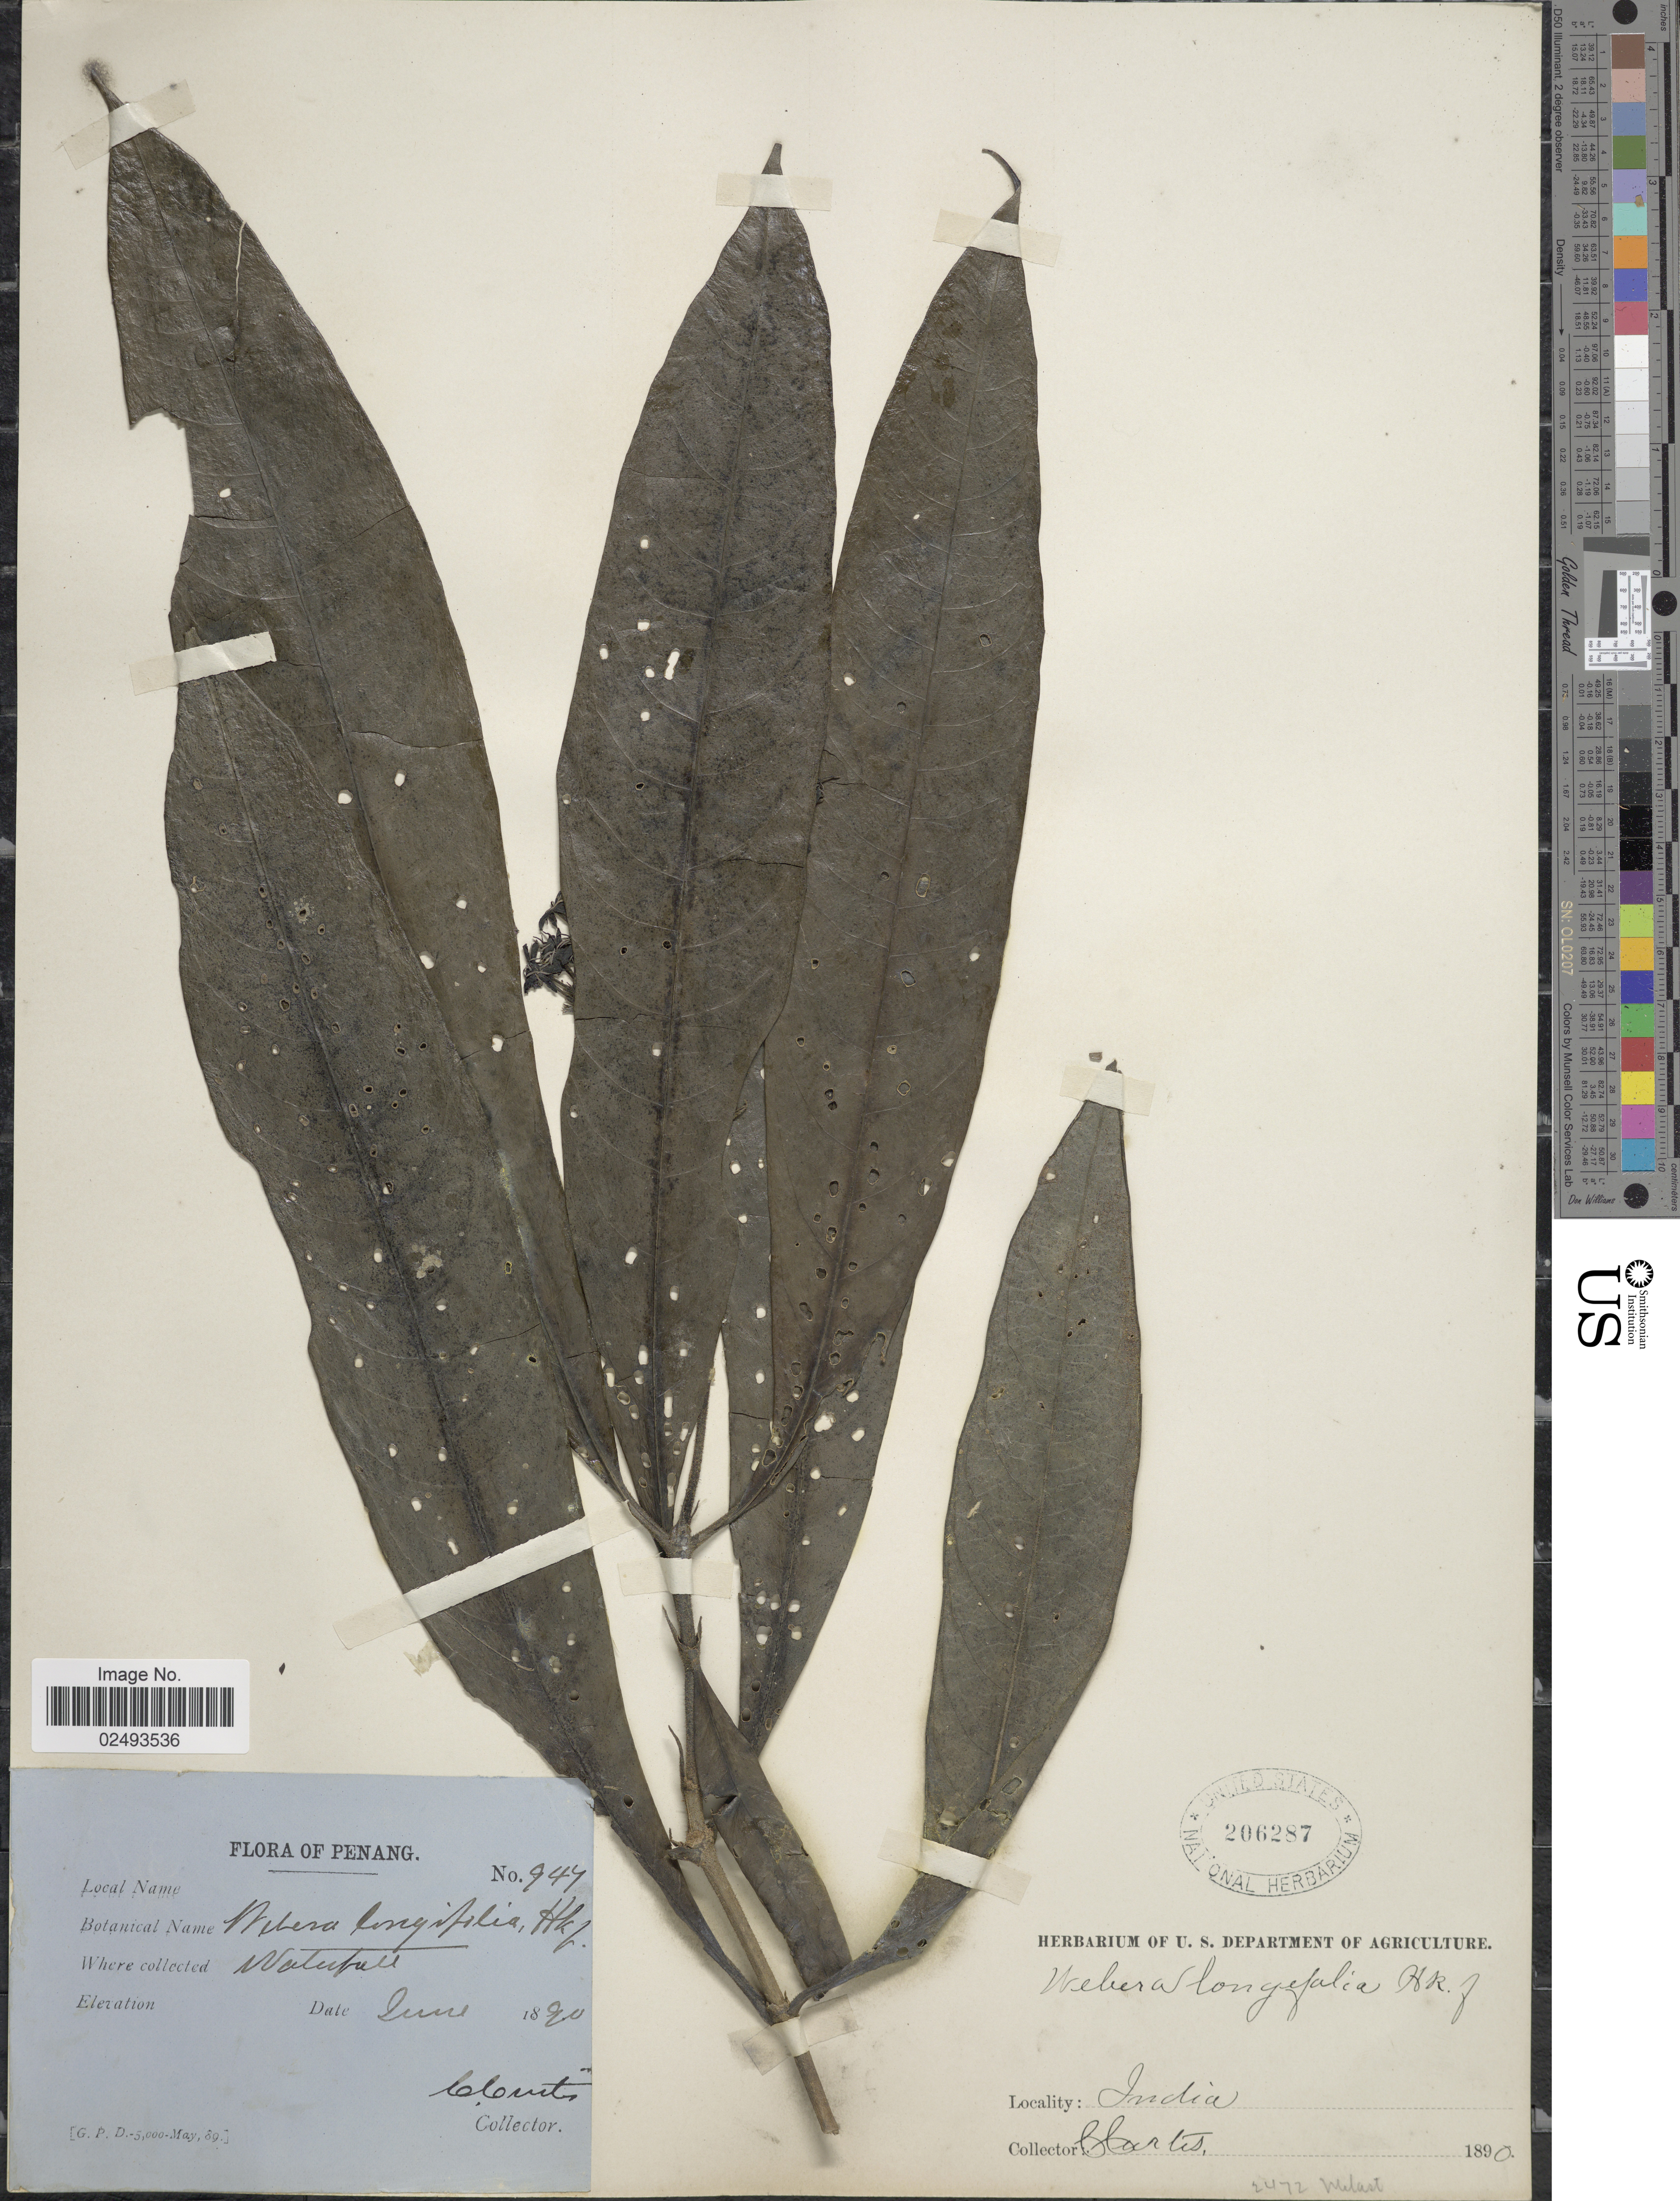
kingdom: Plantae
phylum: Tracheophyta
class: Magnoliopsida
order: Gentianales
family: Rubiaceae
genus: Tarenna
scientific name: Tarenna longifolia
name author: (Miq.) Ridl.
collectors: C. Curtis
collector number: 947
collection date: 1890-06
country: Malaysia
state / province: Pinang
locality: Penang, Waterfall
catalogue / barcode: US 206287